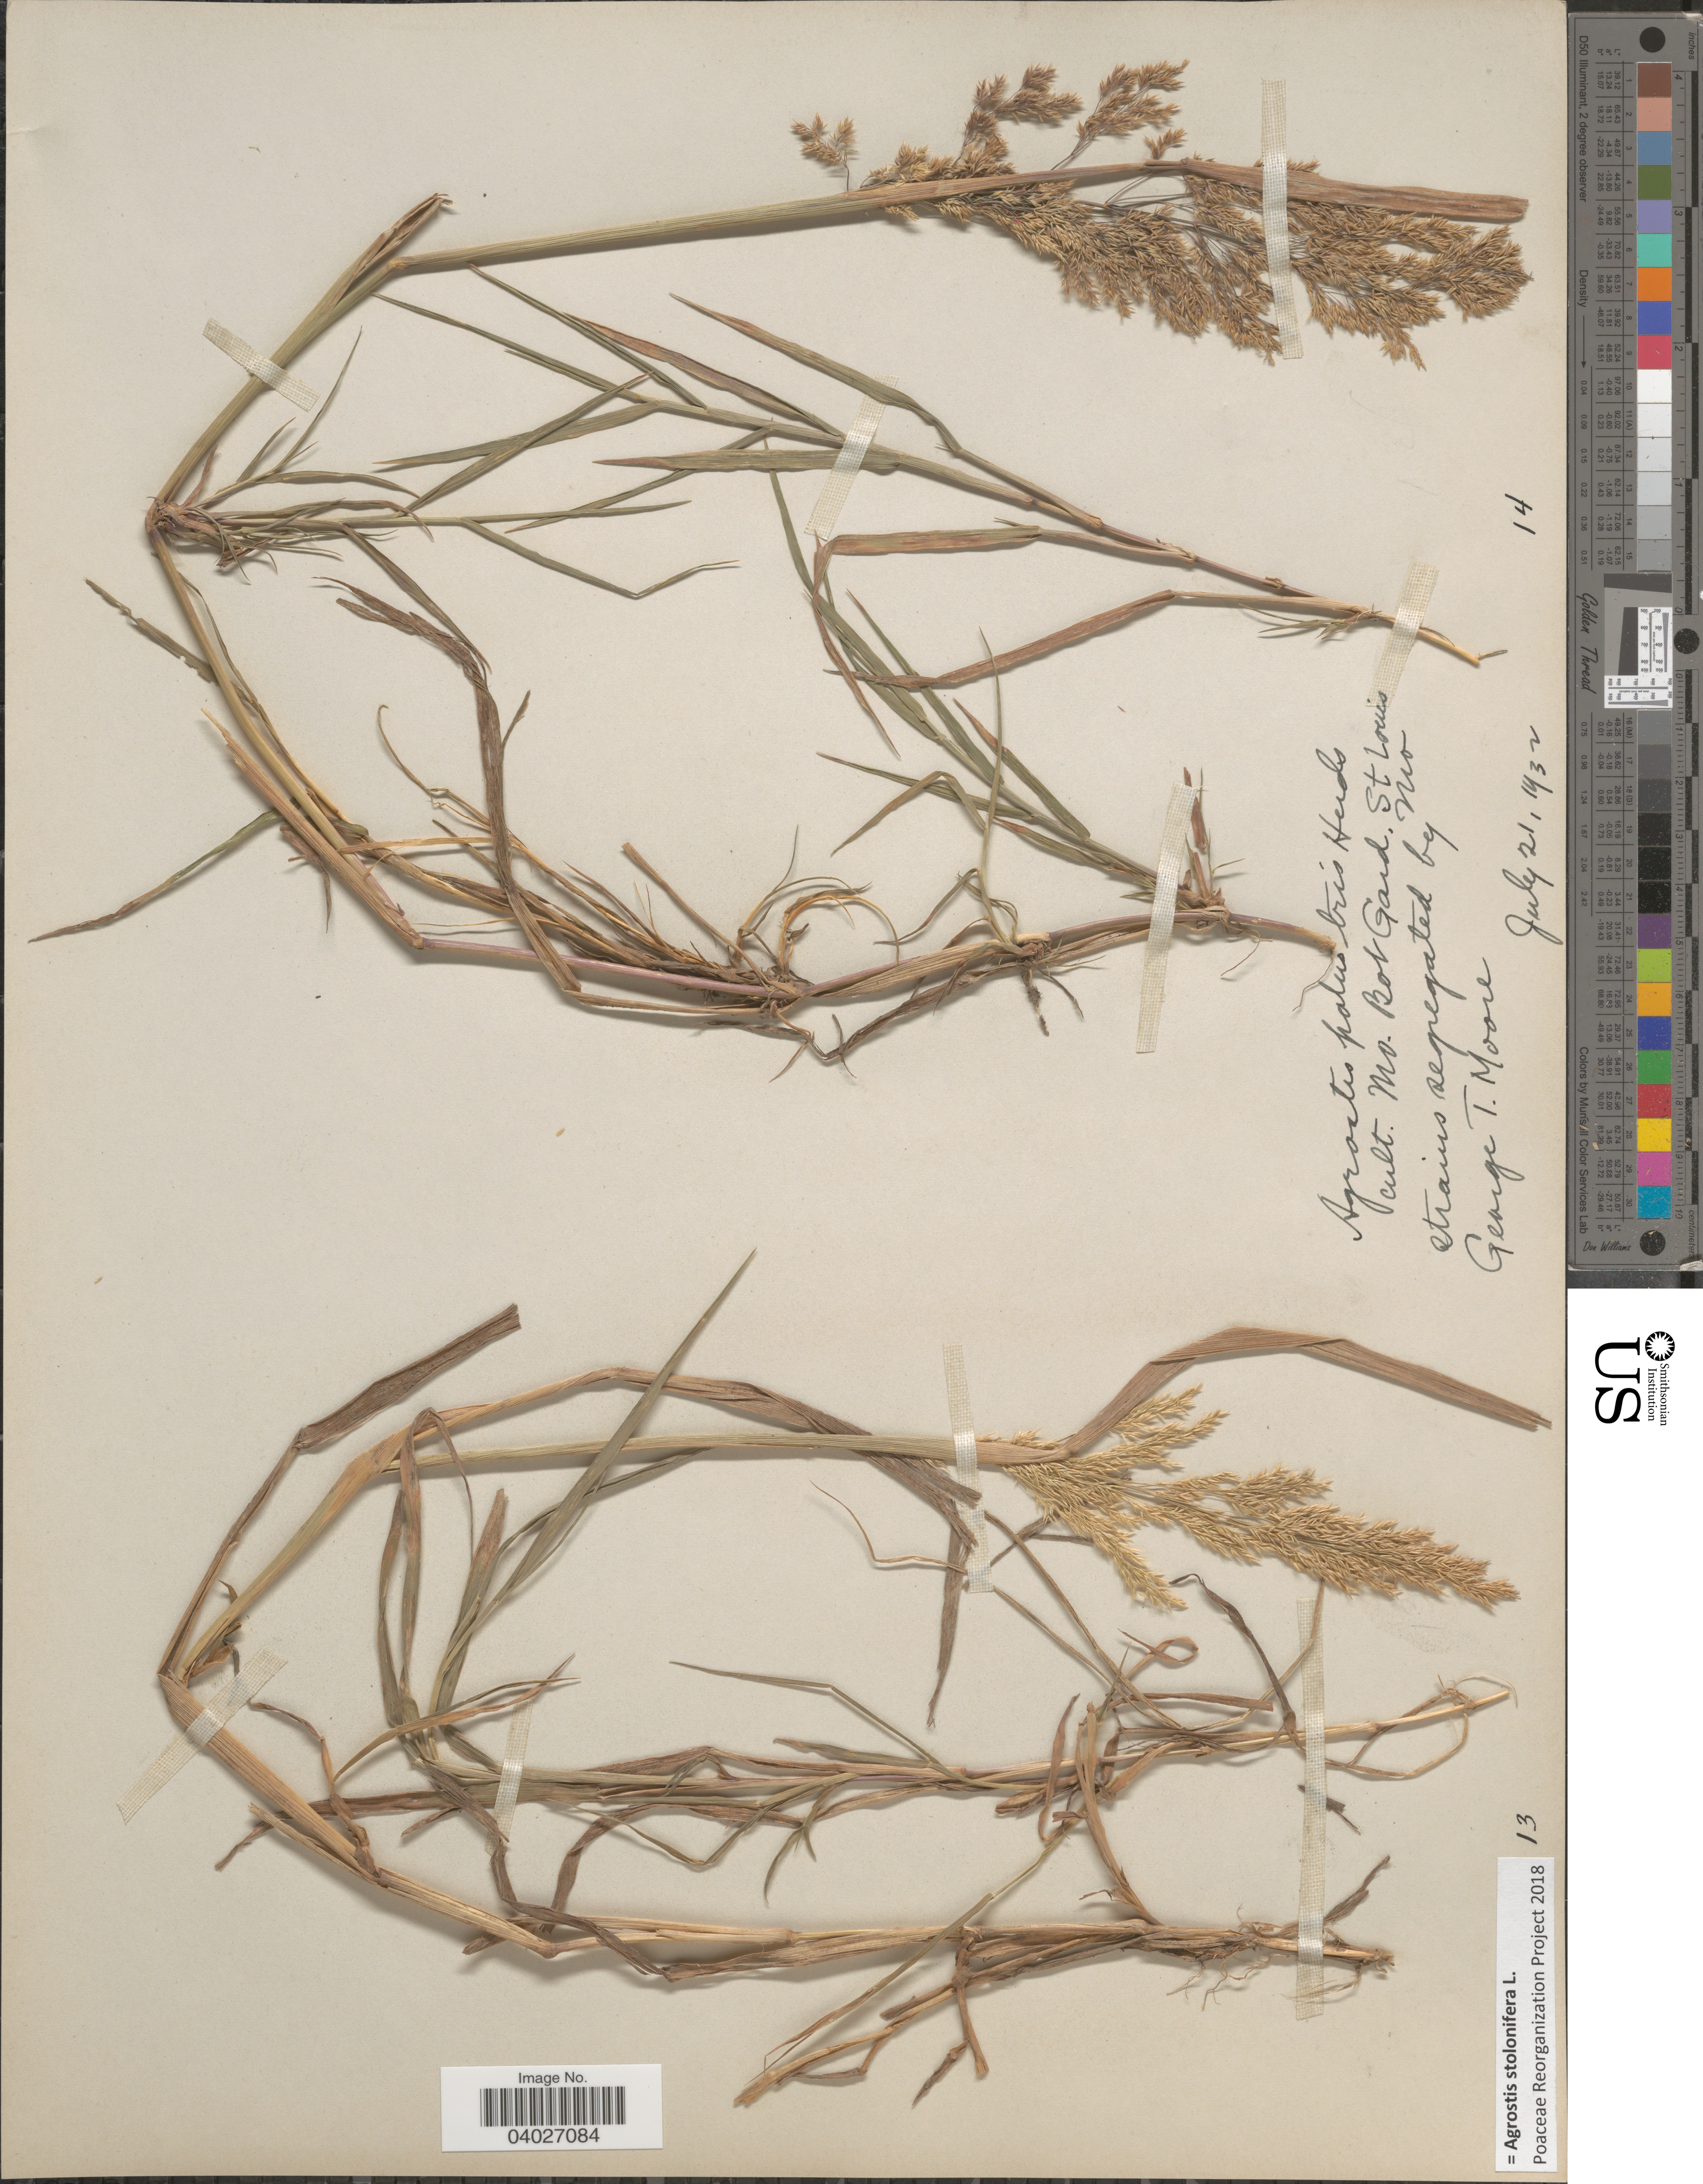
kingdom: Plantae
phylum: Tracheophyta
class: Liliopsida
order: Poales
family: Poaceae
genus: Agrostis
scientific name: Agrostis stolonifera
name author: L.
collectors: G. T. Moore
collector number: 14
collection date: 1932-07-21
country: United States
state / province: Missouri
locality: Mo Bot Gard.